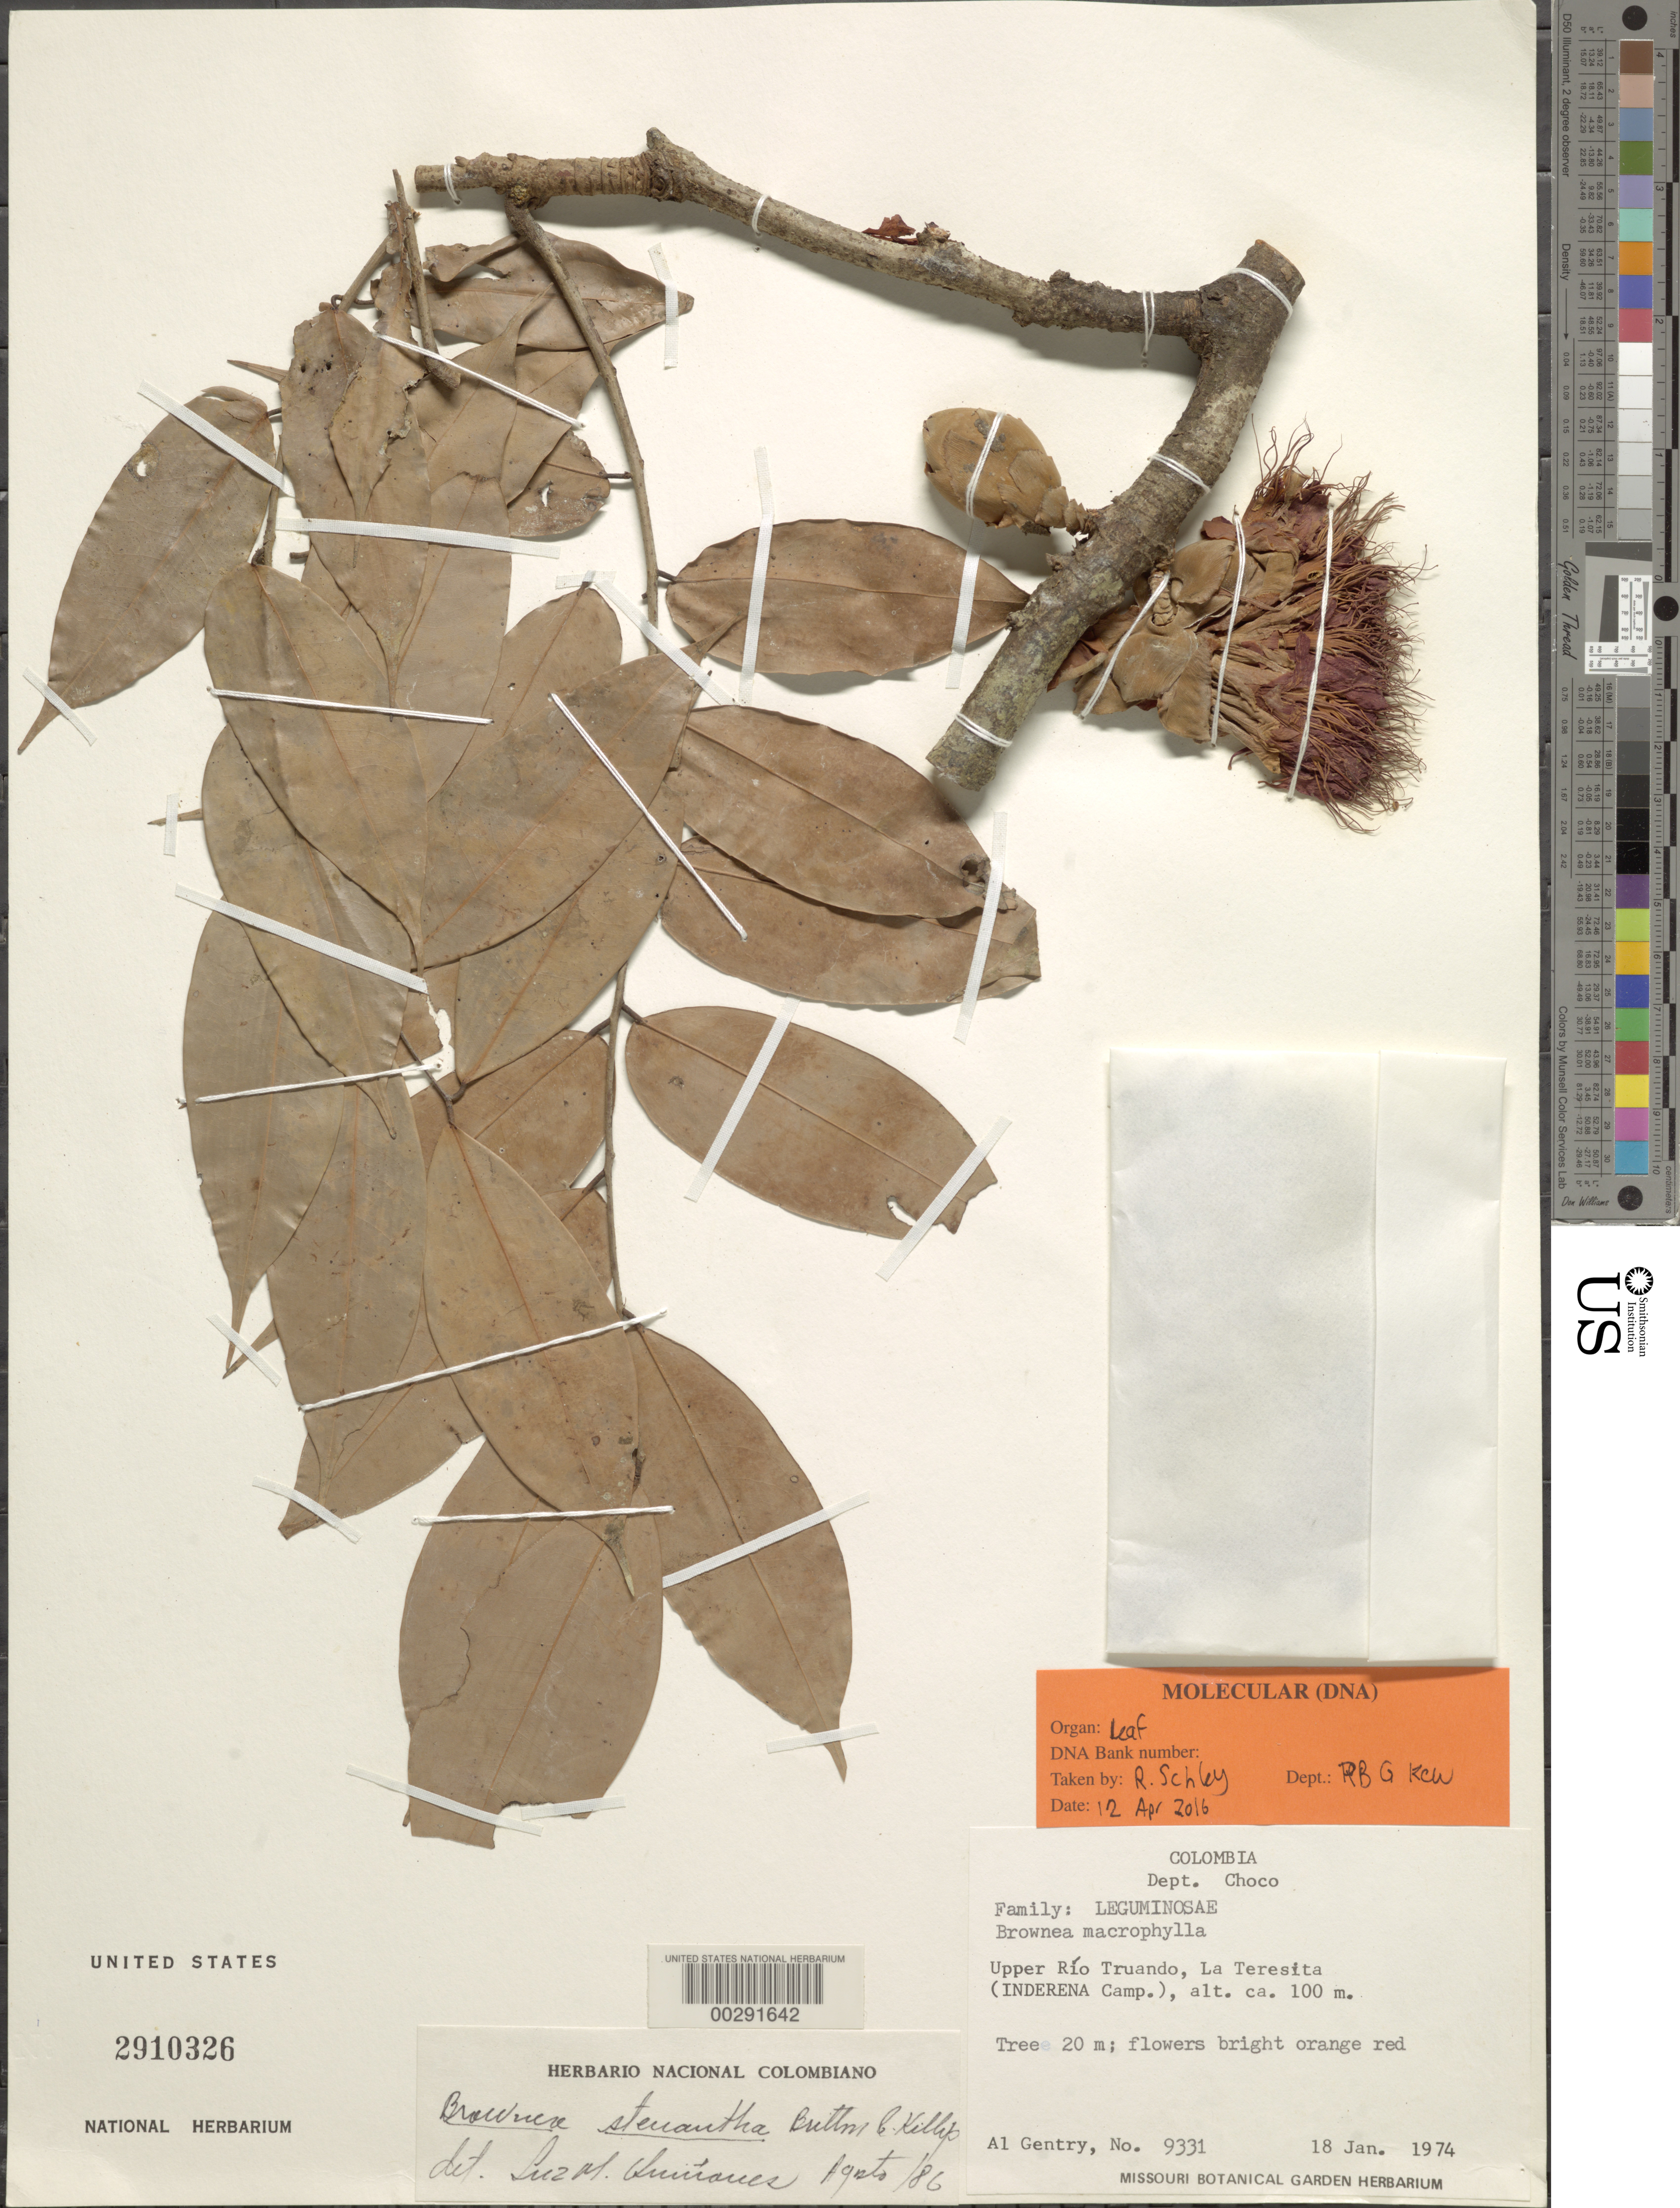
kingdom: Plantae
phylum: Tracheophyta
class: Magnoliopsida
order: Fabales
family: Fabaceae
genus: Brownea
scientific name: Brownea stenantha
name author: Britton & Killip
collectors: A. H. Gentry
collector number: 9331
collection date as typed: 18 Jan 1974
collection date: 1974-01-18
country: Colombia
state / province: Chocó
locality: Upper Rio Truando, la teresita (Inderena camp)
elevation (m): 100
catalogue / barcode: US 2910326